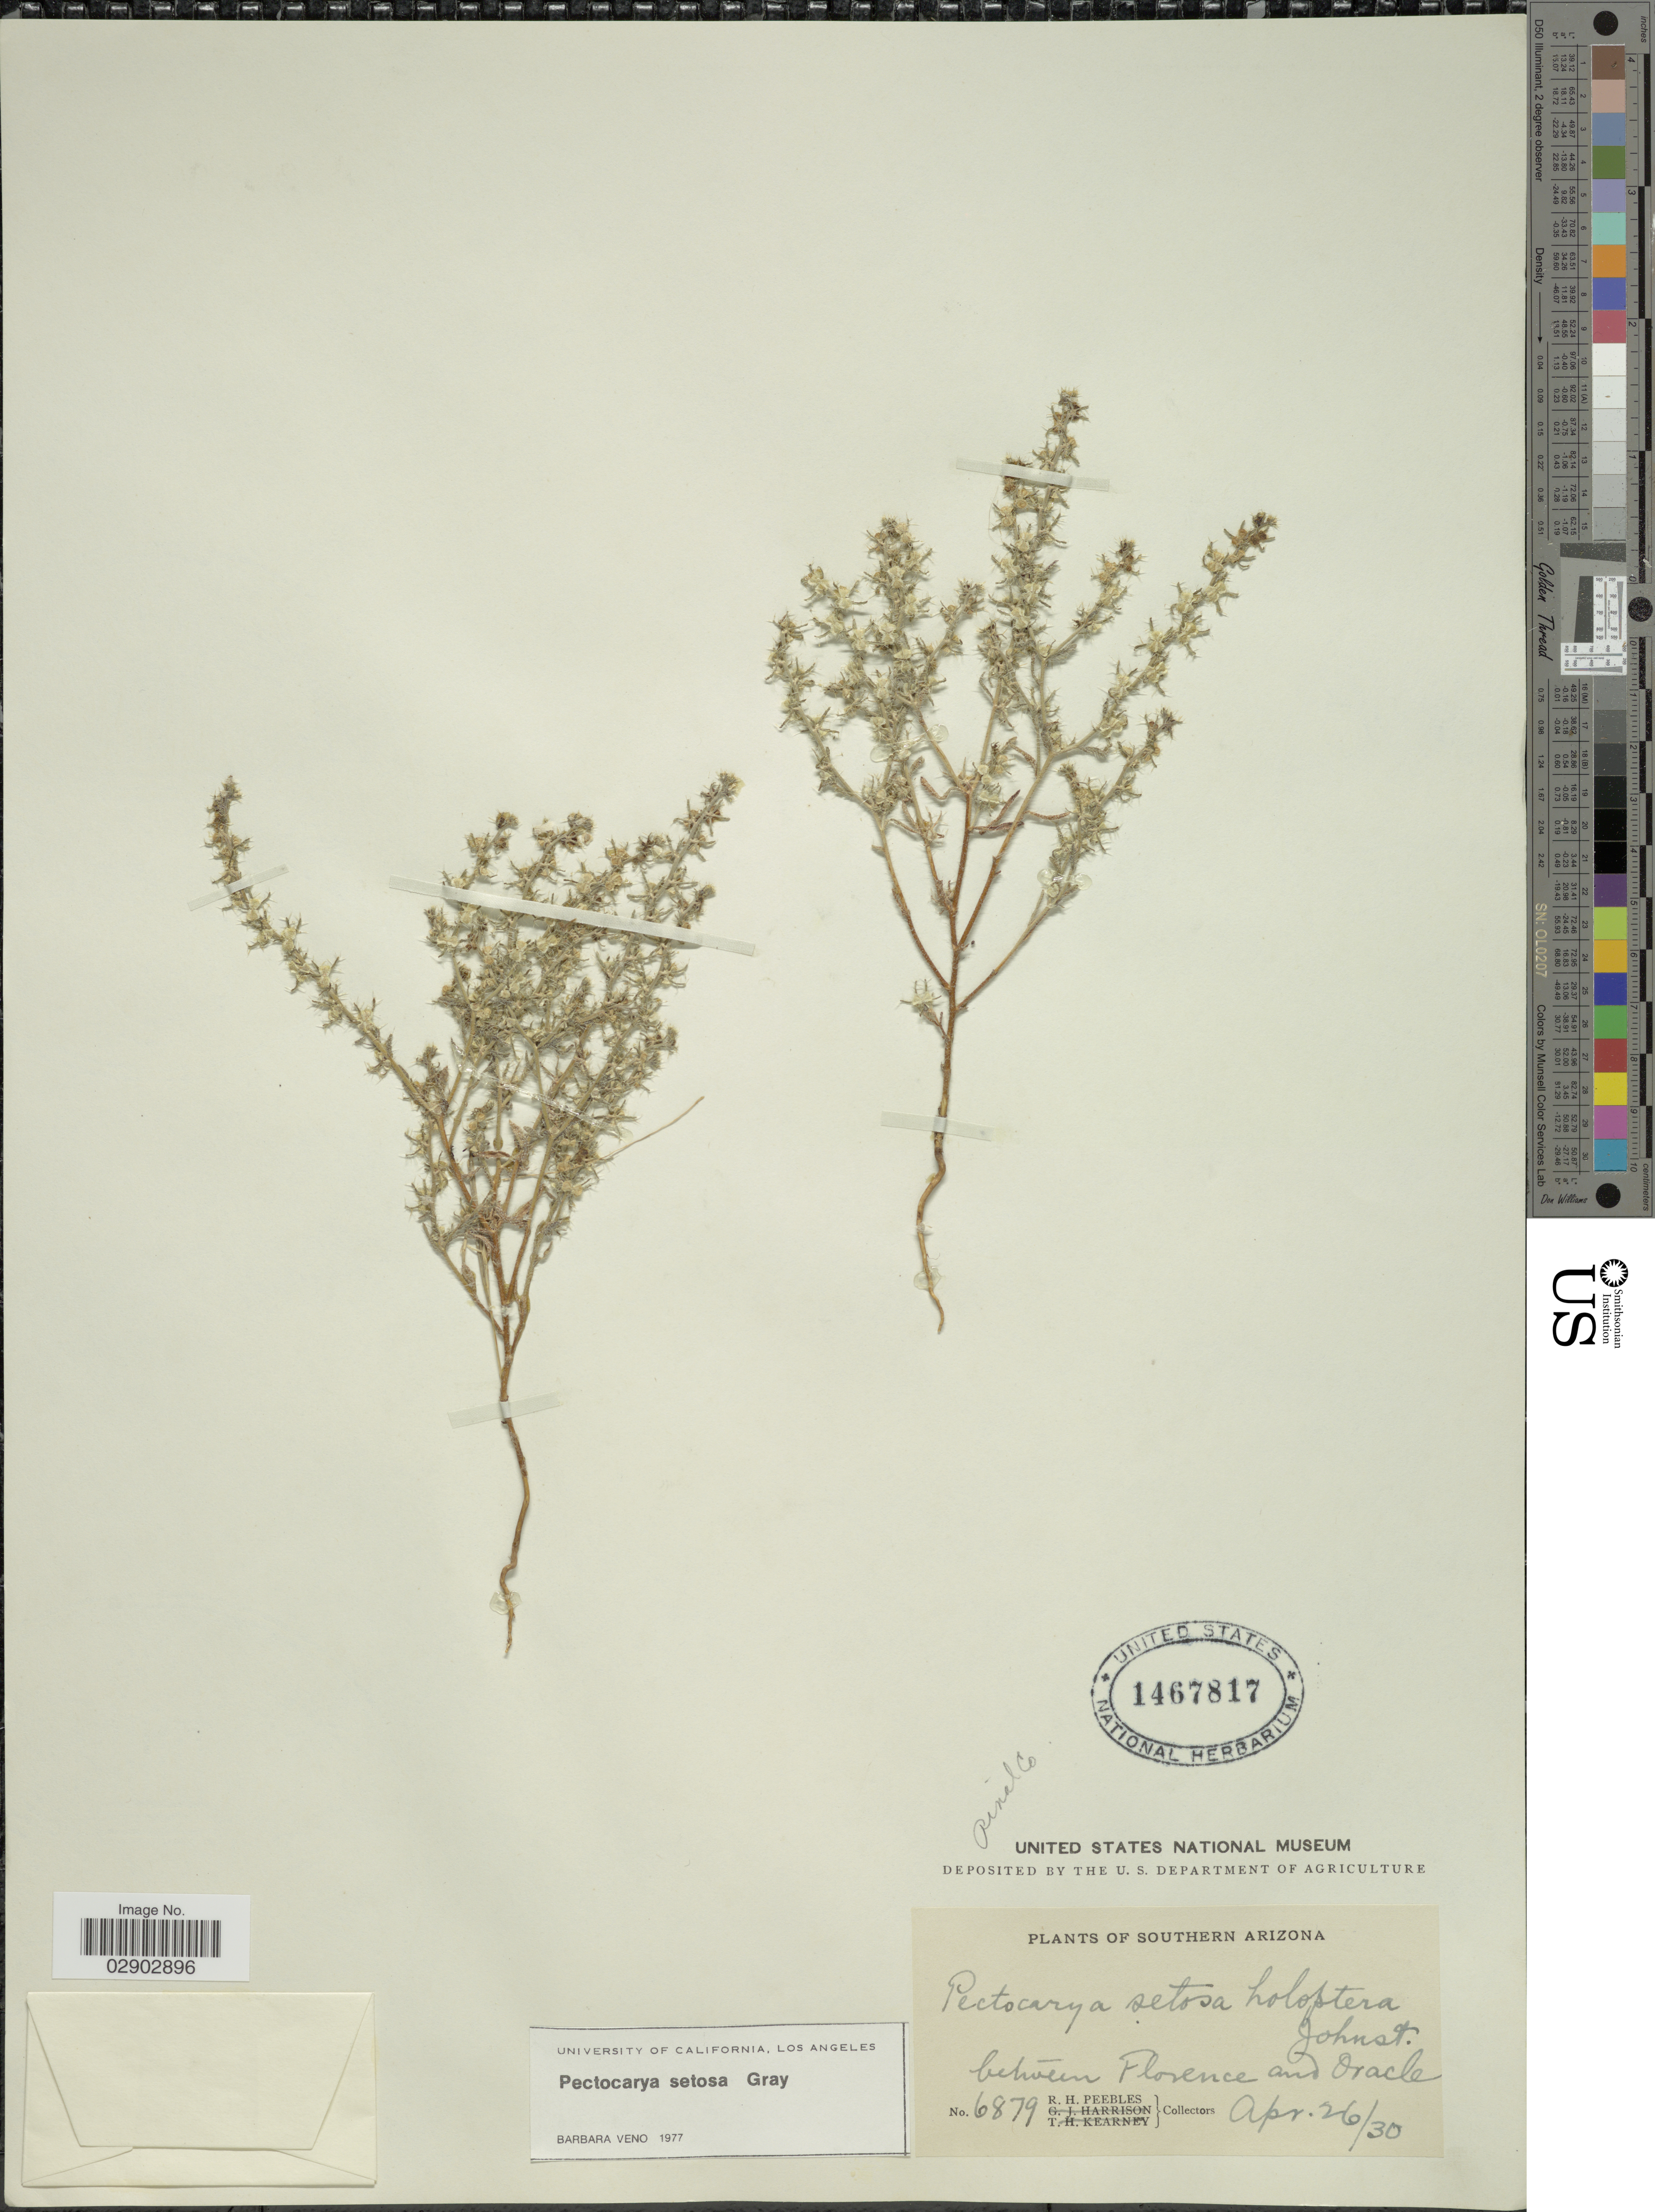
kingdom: Plantae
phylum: Tracheophyta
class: Magnoliopsida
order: Boraginales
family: Boraginaceae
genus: Pectocarya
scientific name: Pectocarya setosa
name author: A. Gray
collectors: R. H. Peebles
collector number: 6879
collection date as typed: Transcribed d/m/y: 26/4/30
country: United States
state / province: Arizona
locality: Southern Arizona. Between Florence and Oracle. Pinal Co.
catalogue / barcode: US 1467817